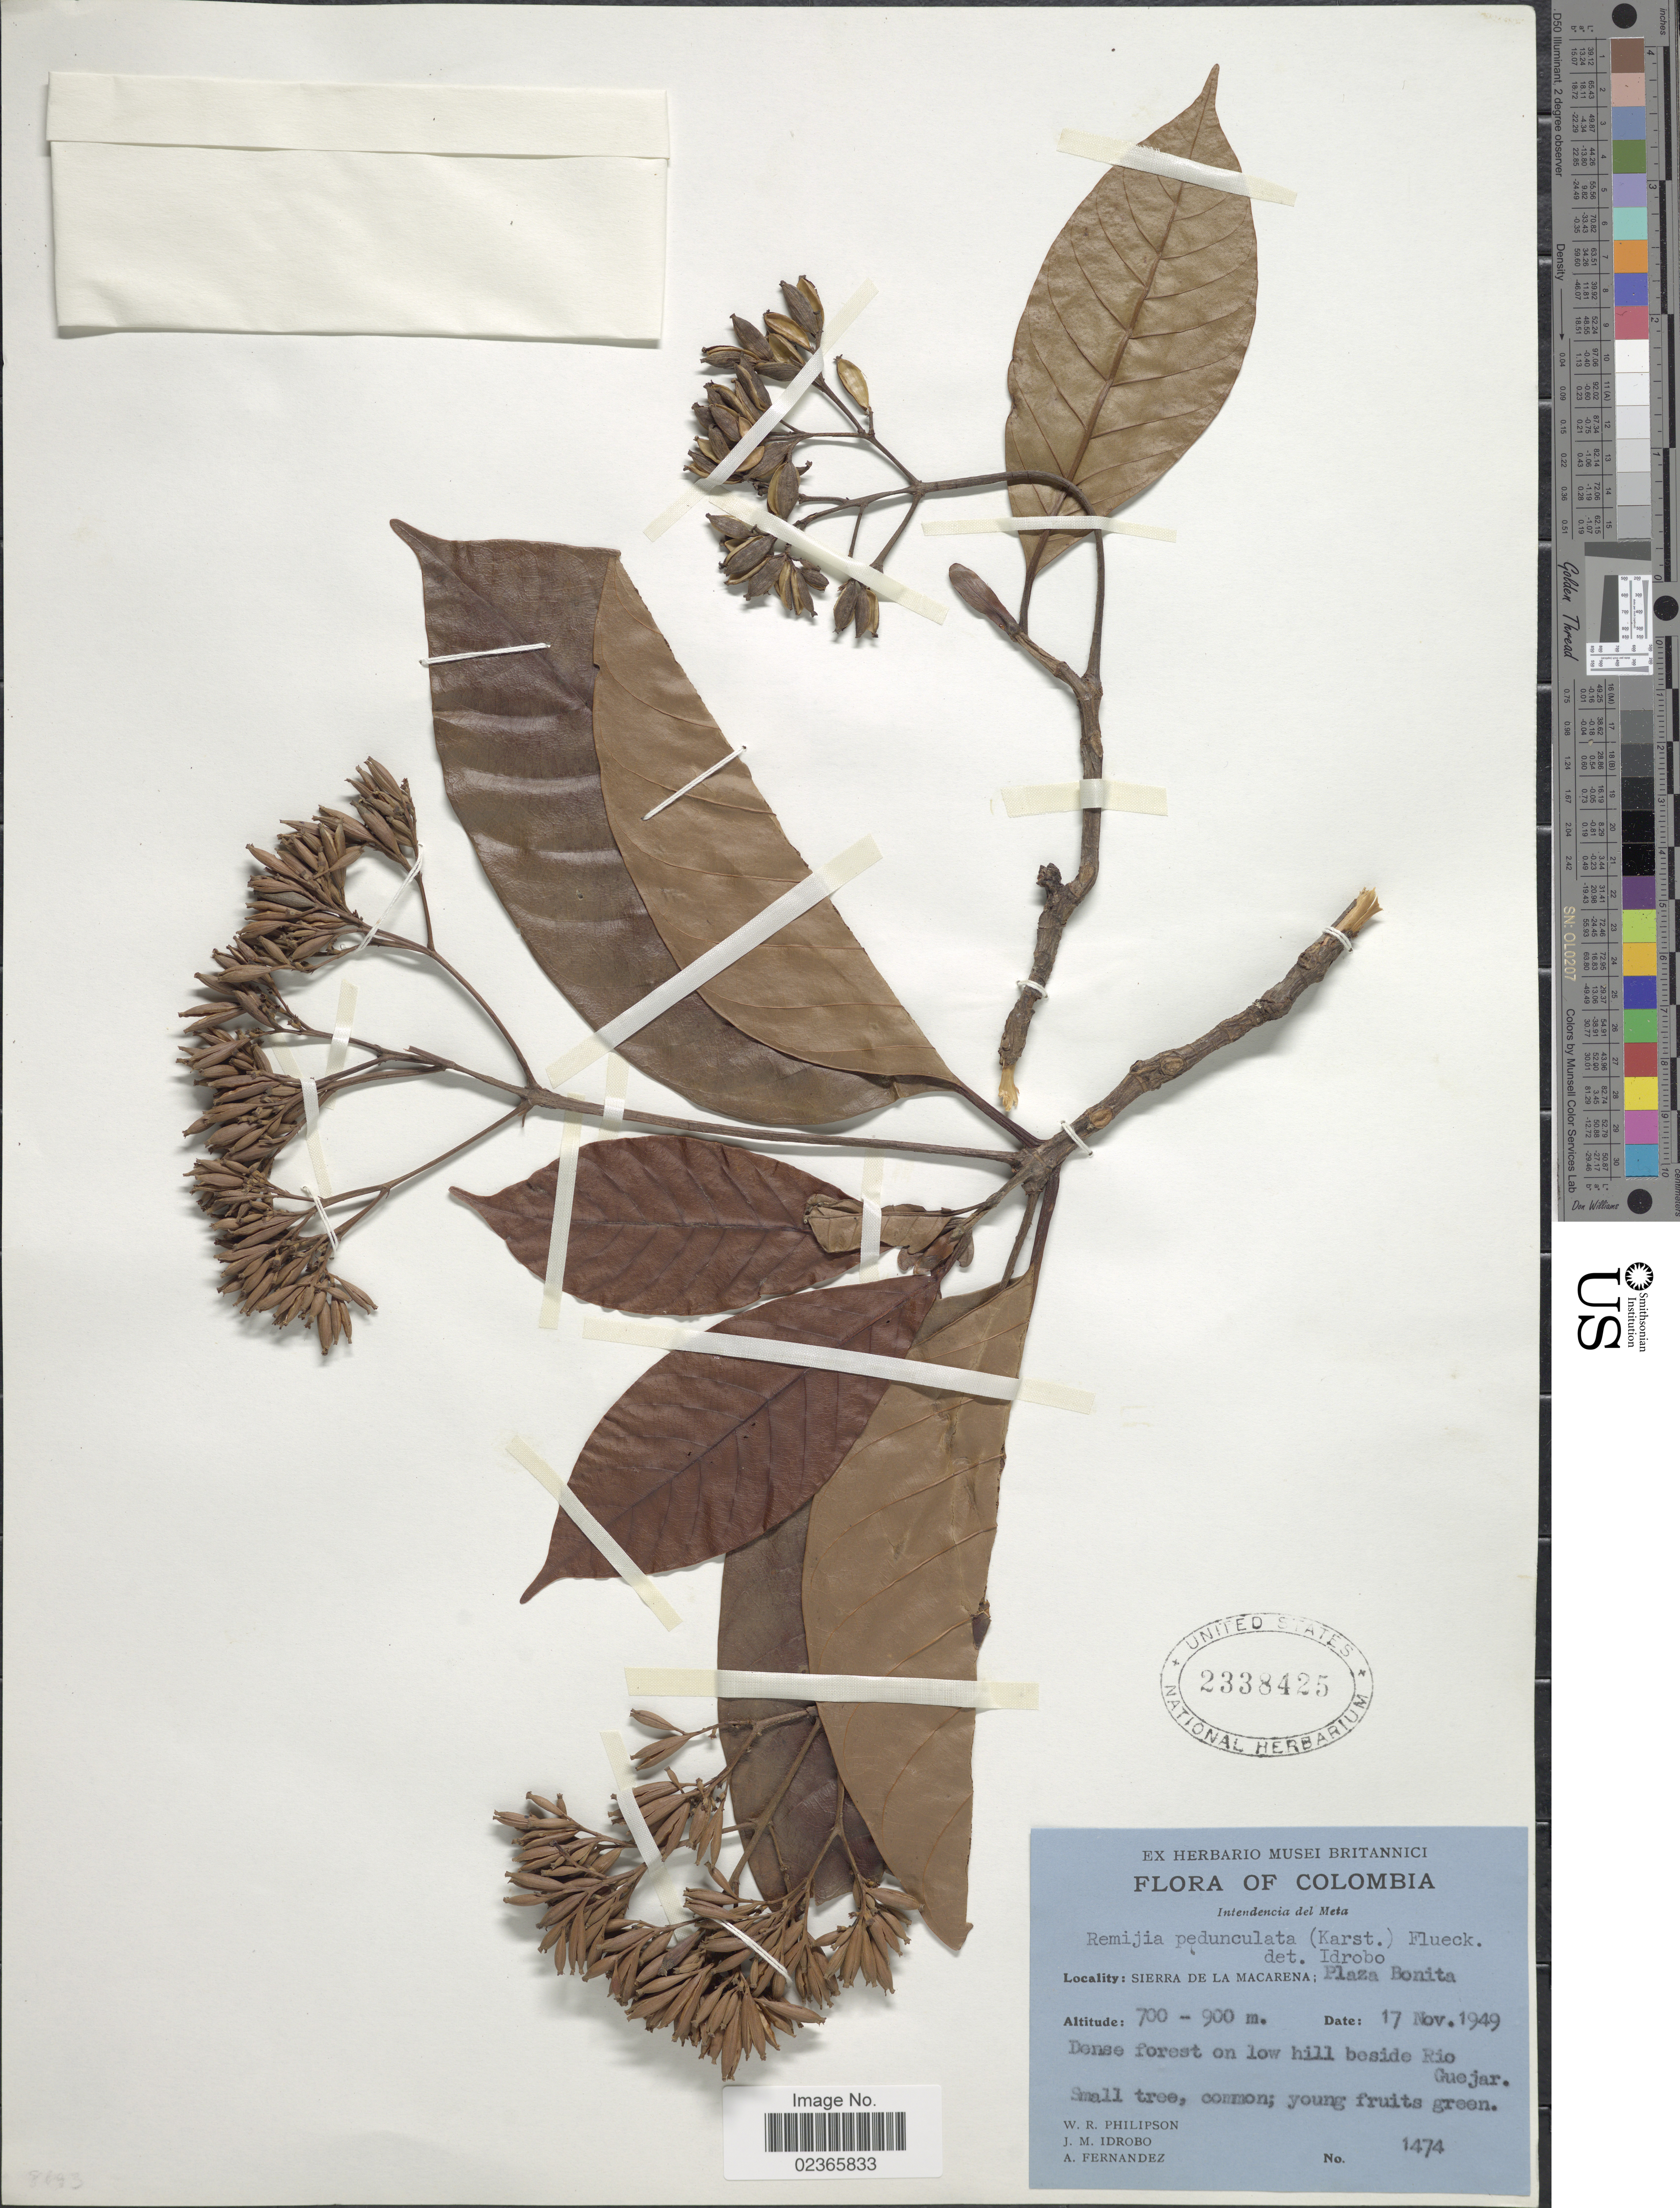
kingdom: Plantae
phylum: Tracheophyta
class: Magnoliopsida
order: Gentianales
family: Rubiaceae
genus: Remijia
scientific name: Remijia pedunculata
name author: (H. Karst.) Fluck.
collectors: W. R. Philipson, J. M. Idrobo & A. Fernandez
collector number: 1474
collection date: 1949-11-17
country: Colombia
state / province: Meta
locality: Sierra de La Macarena: Plaza Bonita, dense forest on low hill beside Rio Guejar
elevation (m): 700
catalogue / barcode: US 2338425